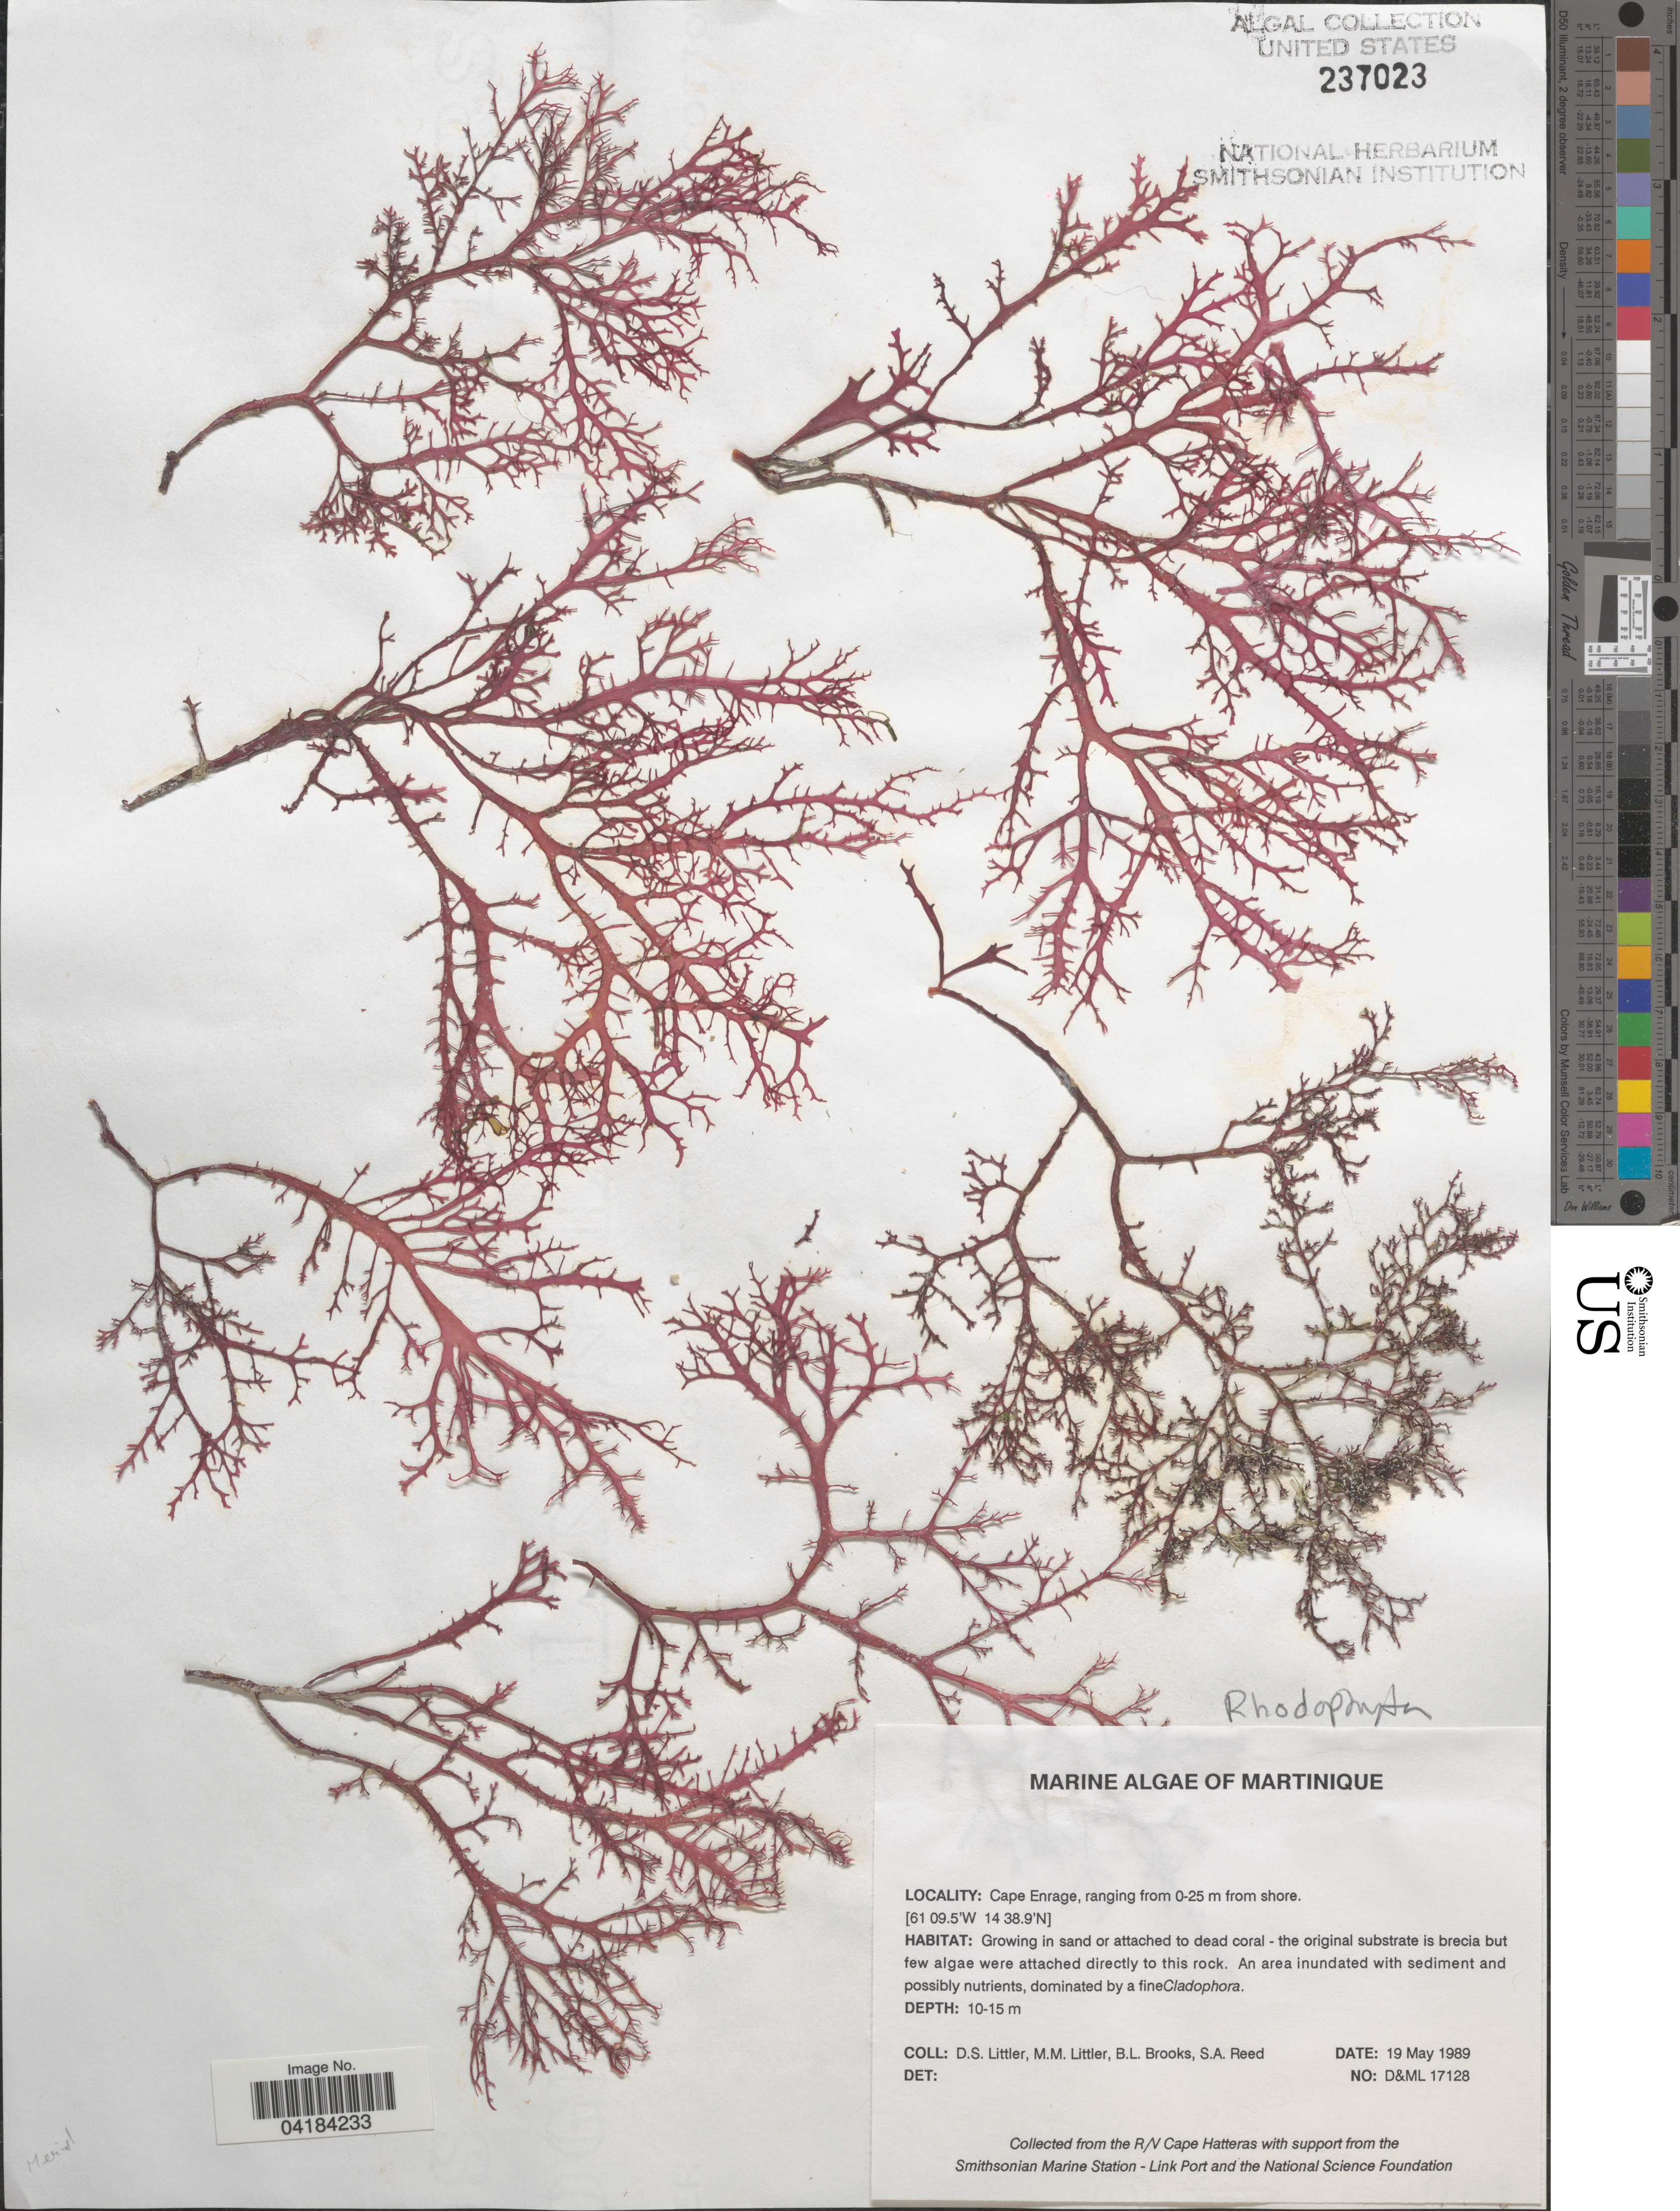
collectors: D. S. Littler, B. Brooks & S. Reed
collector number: D&ML17128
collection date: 1989-05-19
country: Martinique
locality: Cape Enrage, ranging from 0-25 m from shore.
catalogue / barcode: US 237023